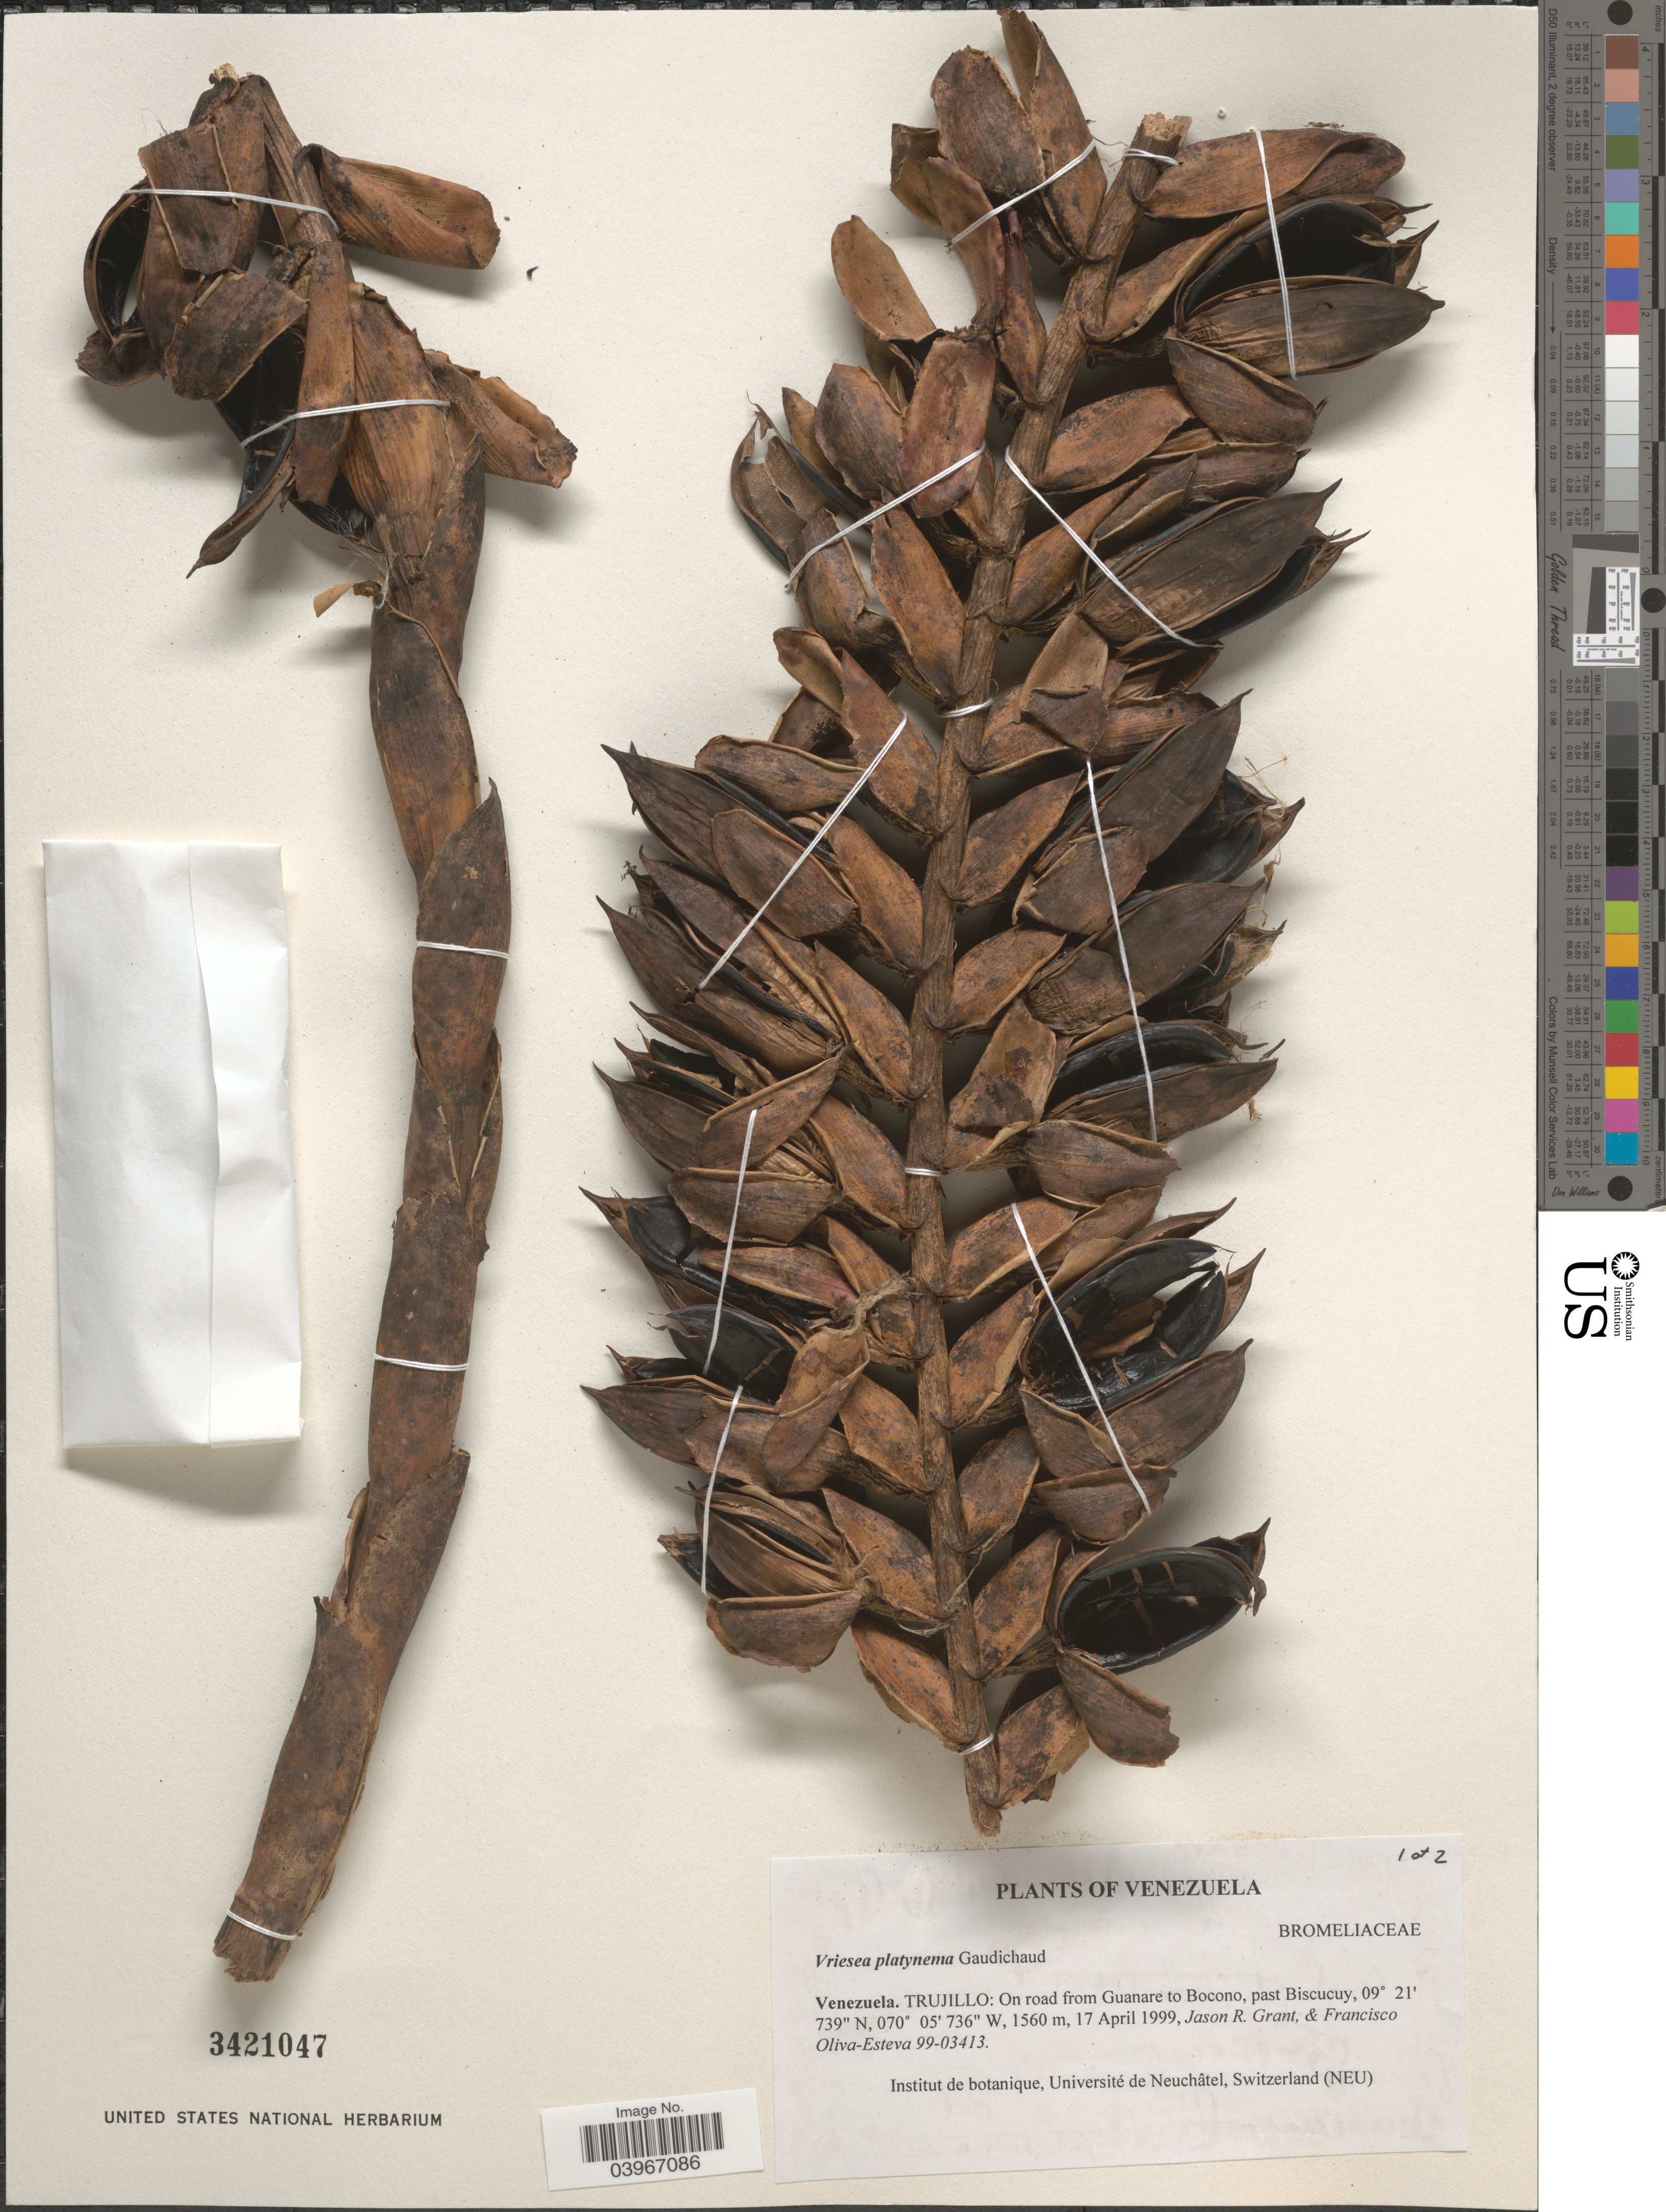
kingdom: Plantae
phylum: Tracheophyta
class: Liliopsida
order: Poales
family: Bromeliaceae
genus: Vriesea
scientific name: Vriesea platynema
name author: Gaudich.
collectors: J. R. Grant & F. Oliva-Esteva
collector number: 99-03413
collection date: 1999-04-17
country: Venezuela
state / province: Trujillo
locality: On road from Guanare to Bocono, past Biscucuy.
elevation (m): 1560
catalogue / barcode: US 3421047